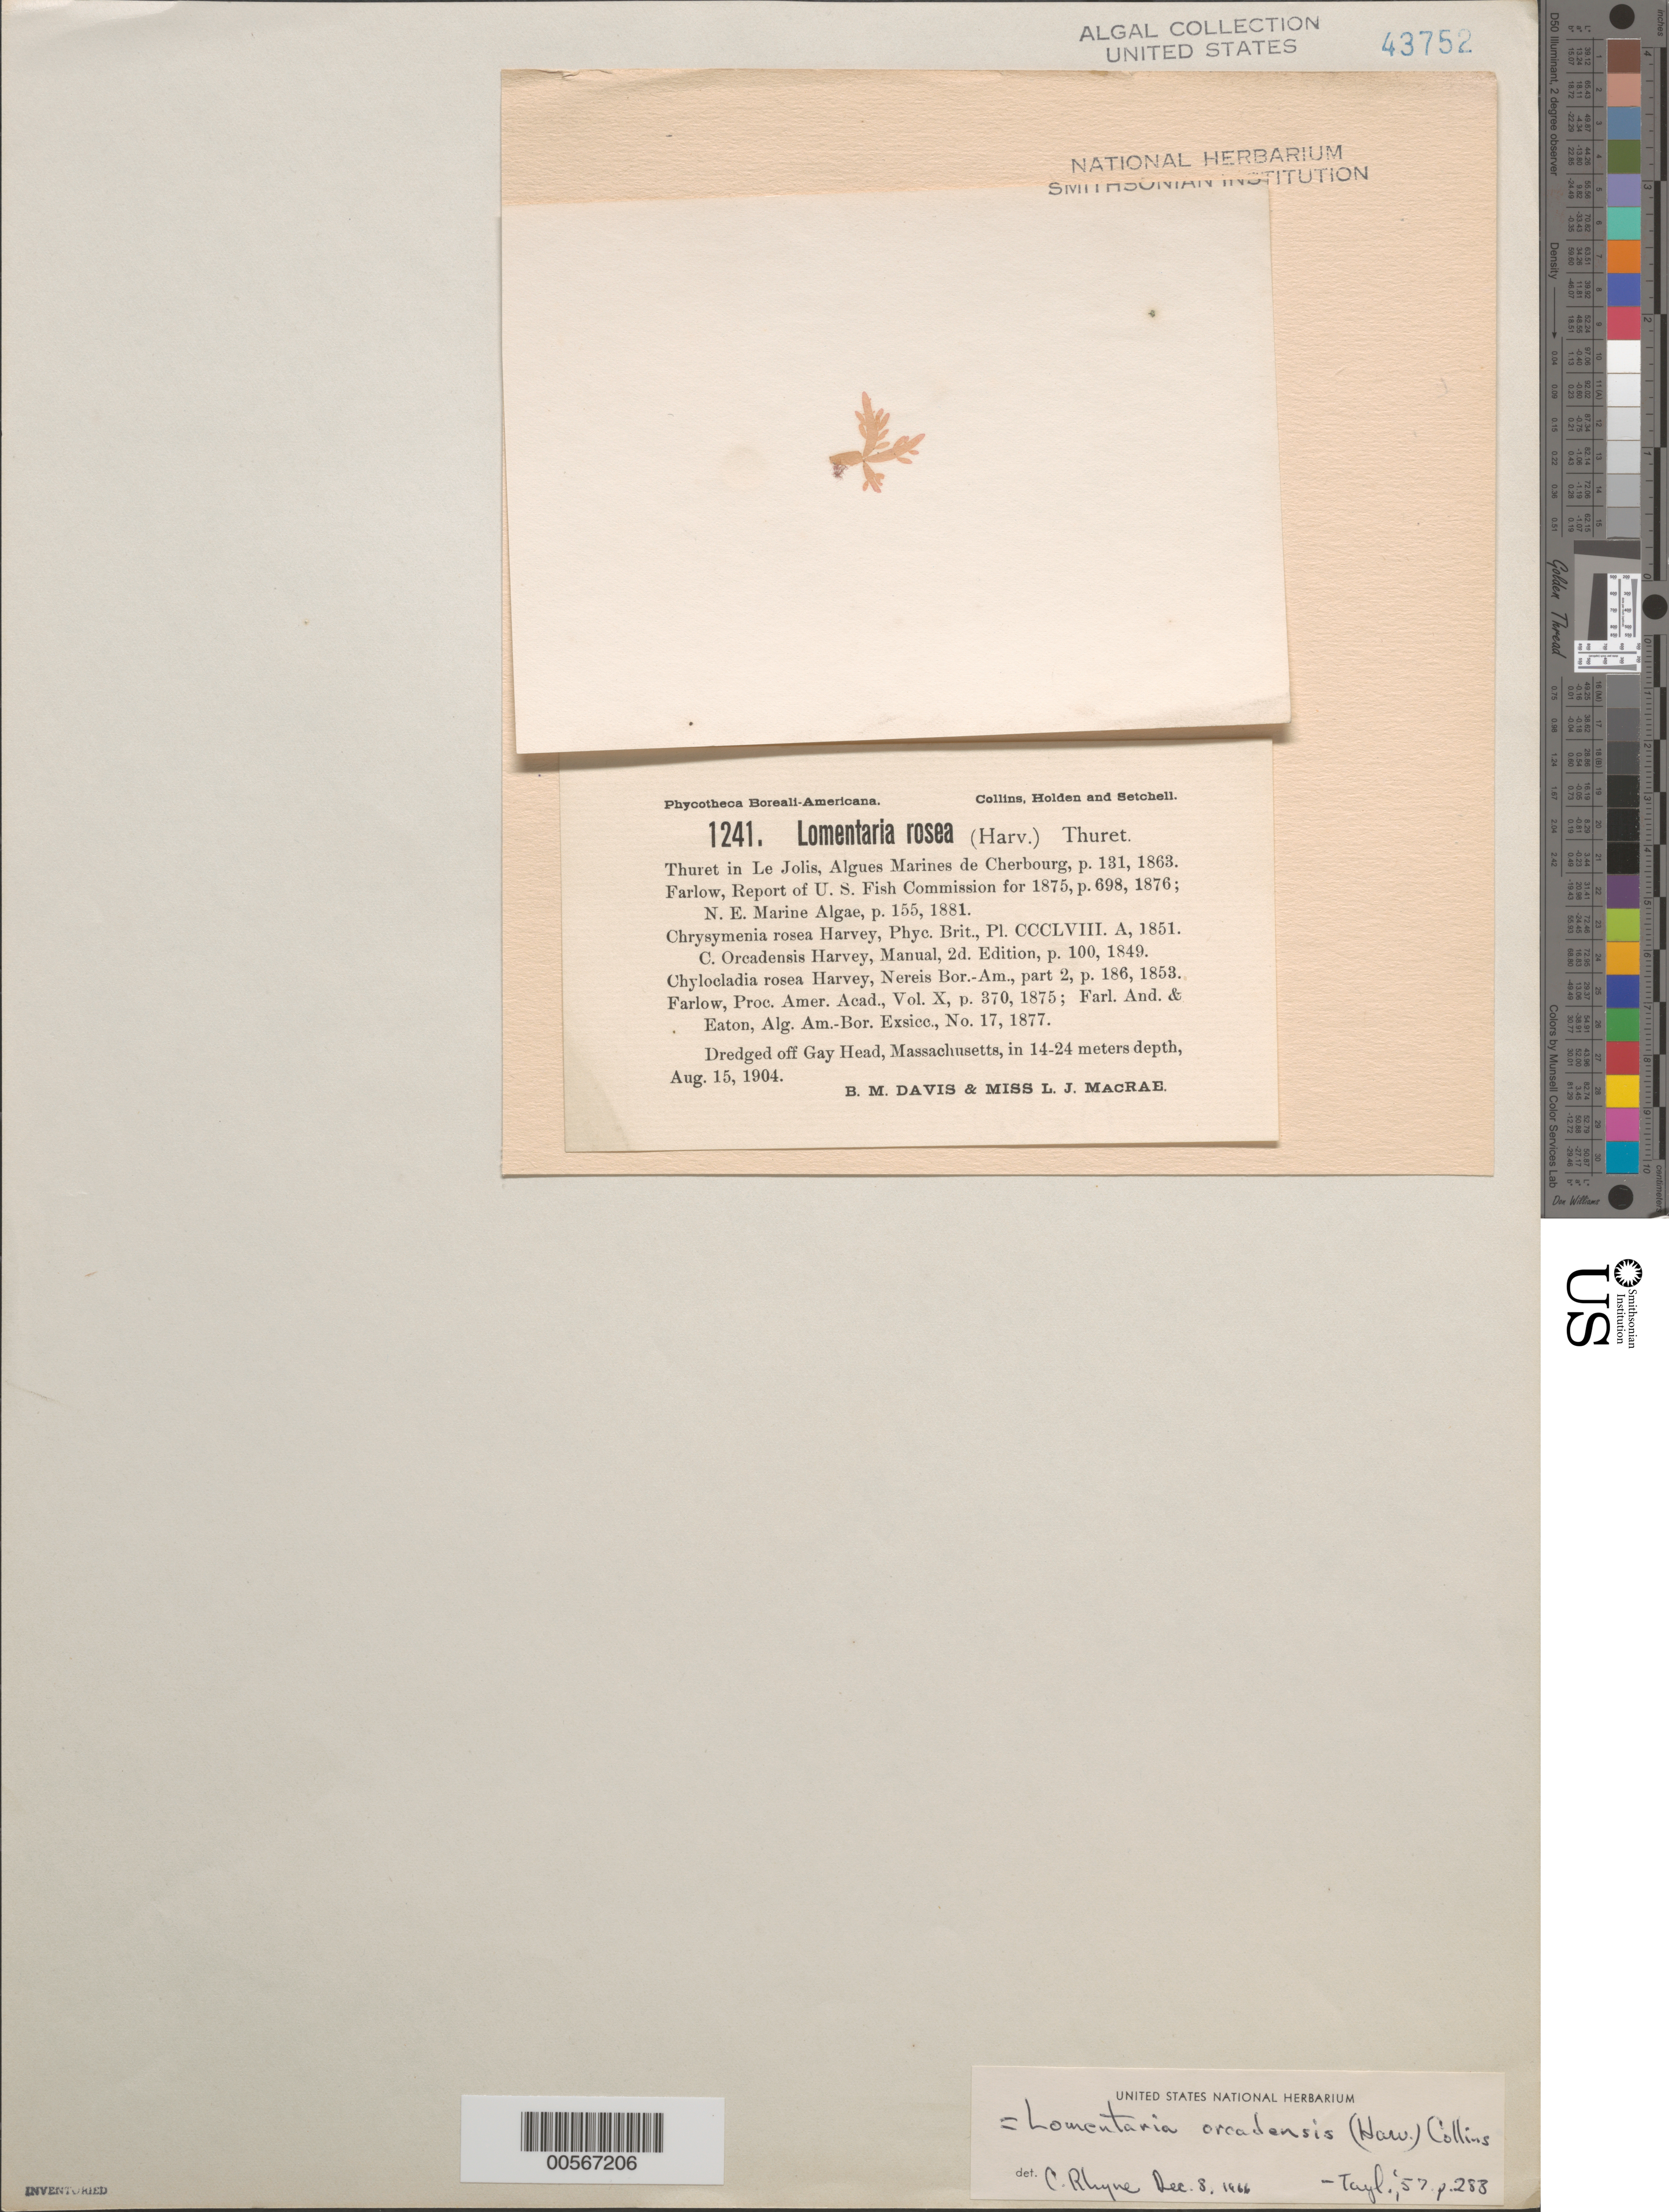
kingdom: Plantae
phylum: Rhodophyta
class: Florideophyceae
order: Rhodymeniales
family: Lomentariaceae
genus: Lomentaria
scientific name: Lomentaria orcadensis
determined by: Rhyne, C. F.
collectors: B. Davis & L. Macrae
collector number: PB-A 1241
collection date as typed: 15 Aug 1904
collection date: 1904-08-15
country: United States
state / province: Massachusetts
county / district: Dukes County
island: Martha's Vineyard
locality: Off Gay Head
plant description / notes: Collins, Holden & Setchell, Phycotheca Boreali-Americana, as Lomentaria rosea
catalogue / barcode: US 43752